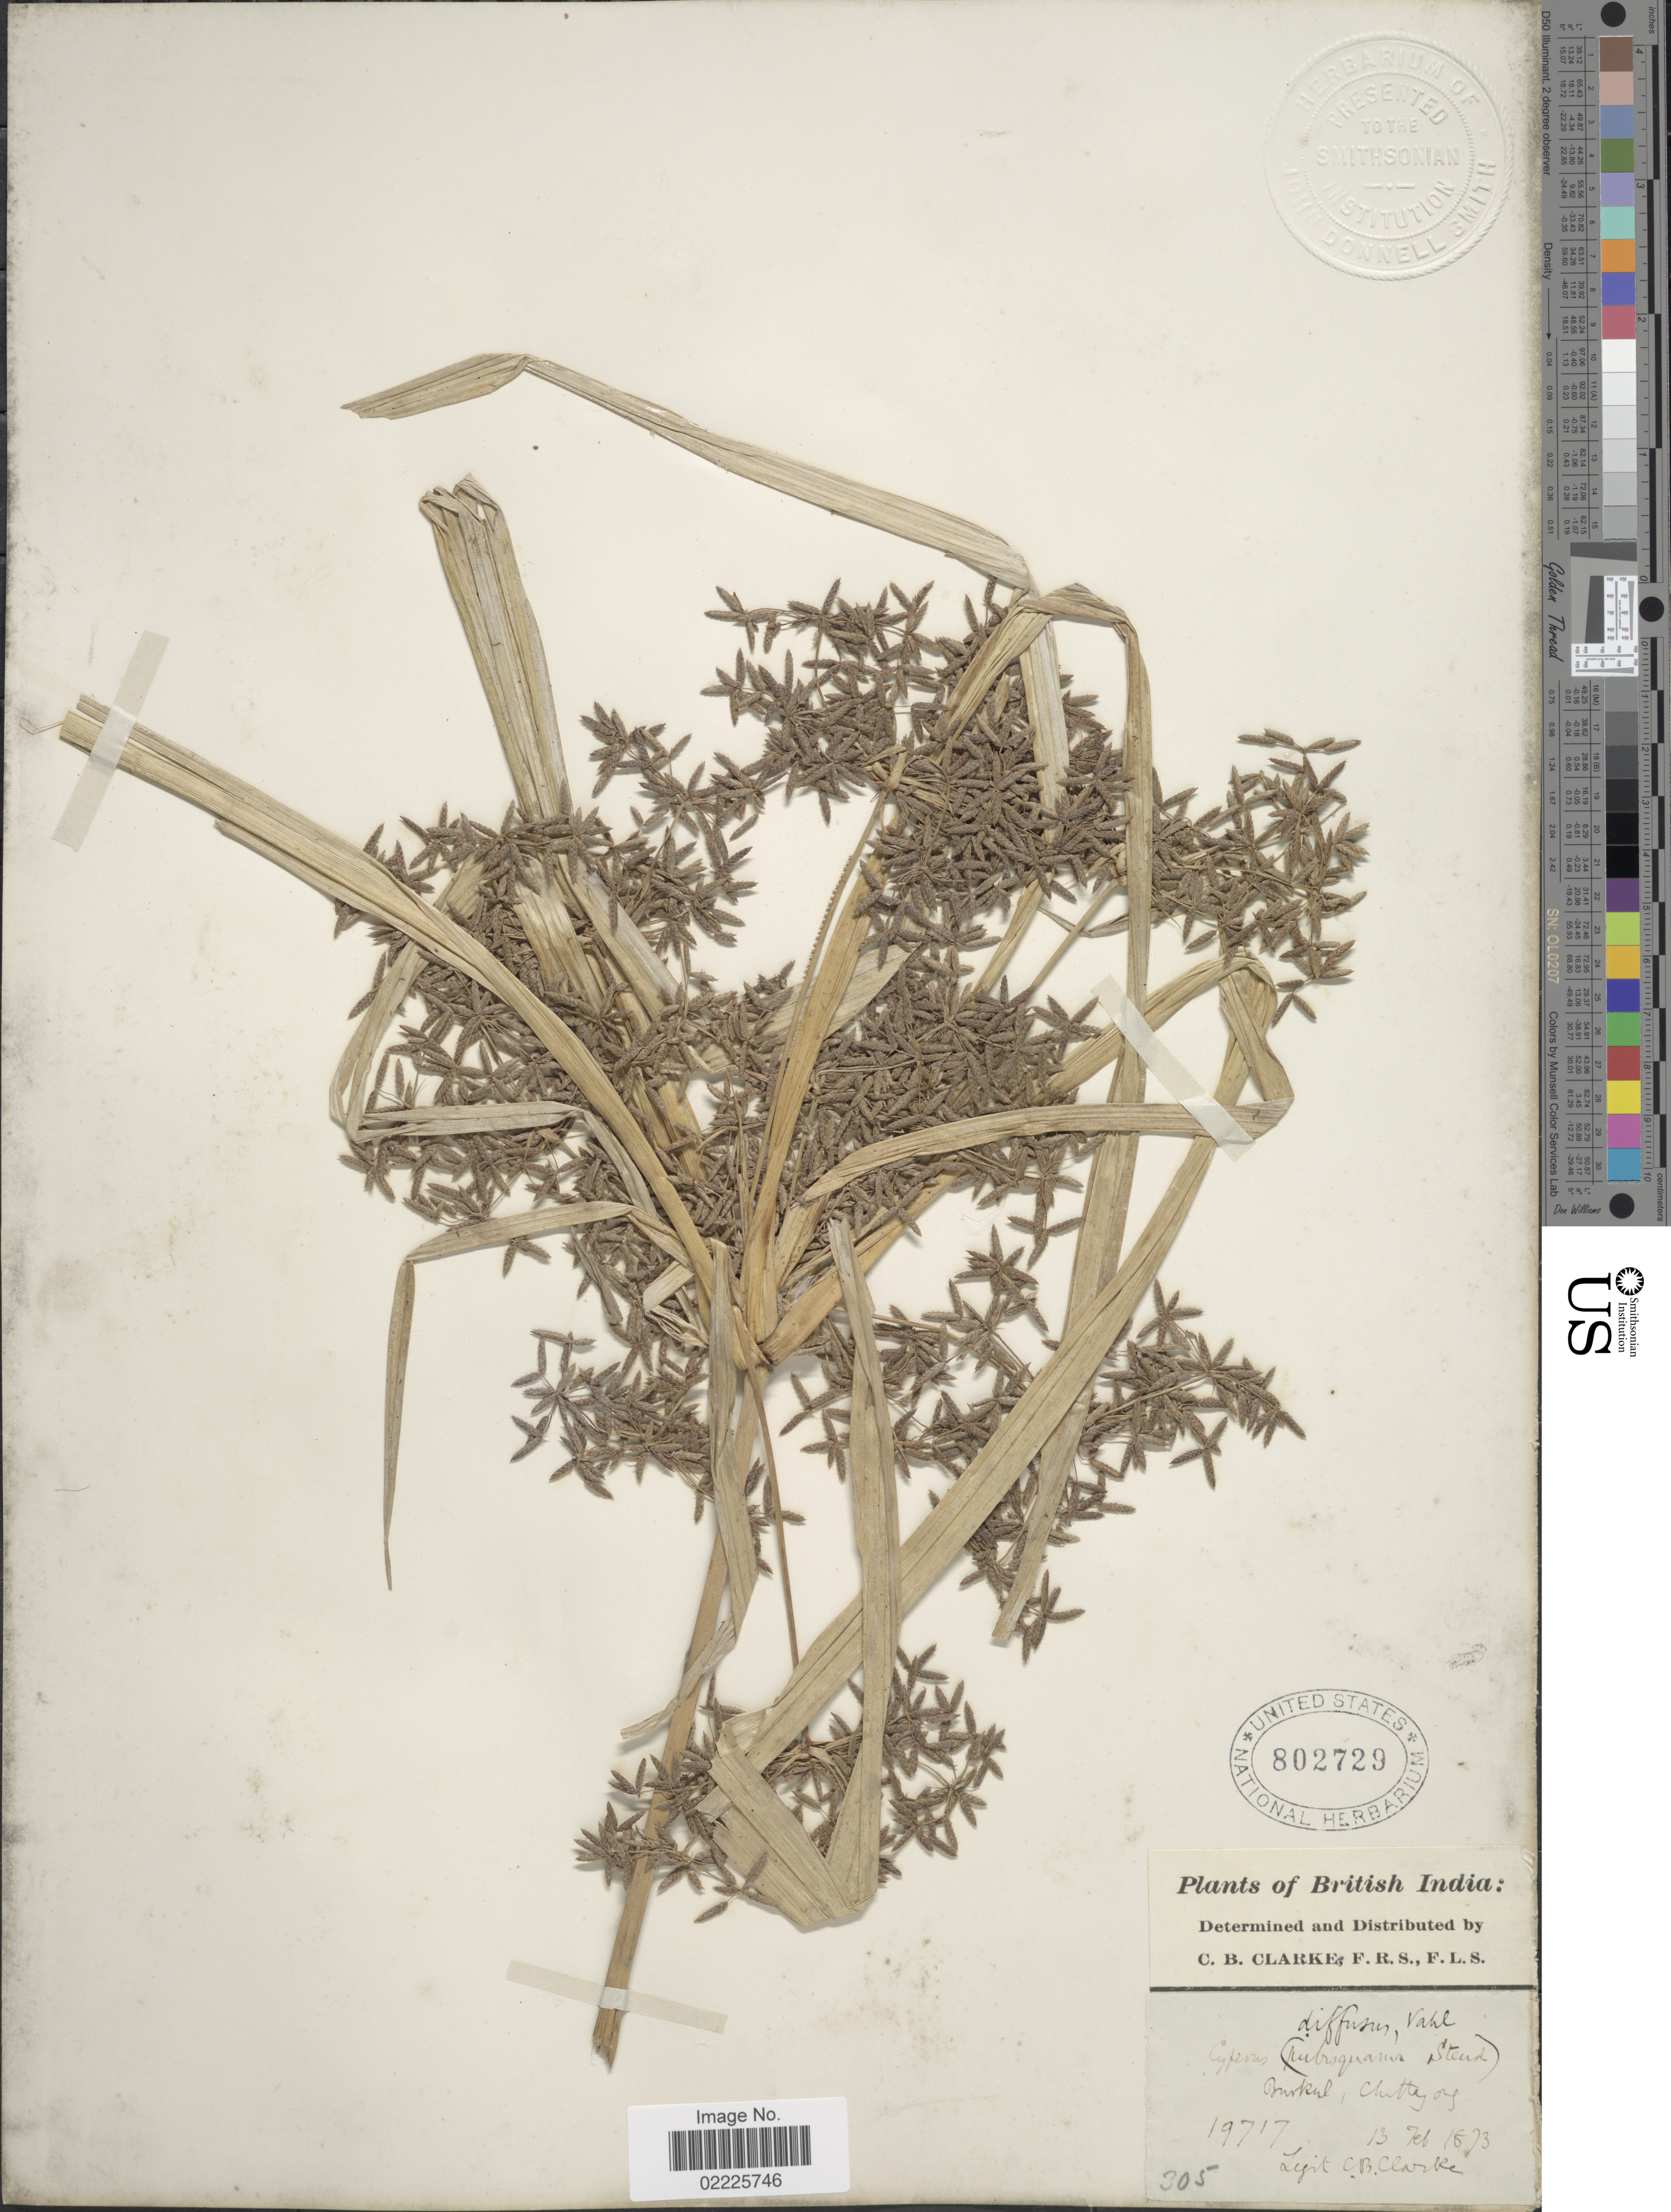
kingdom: Plantae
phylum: Tracheophyta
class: Liliopsida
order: Poales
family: Cyperaceae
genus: Cyperus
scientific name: Cyperus diffusus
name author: Vahl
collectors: C. B. Clarke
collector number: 19717?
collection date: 1873-02-13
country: India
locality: British India, Burkul, Chittagong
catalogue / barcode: US 802729